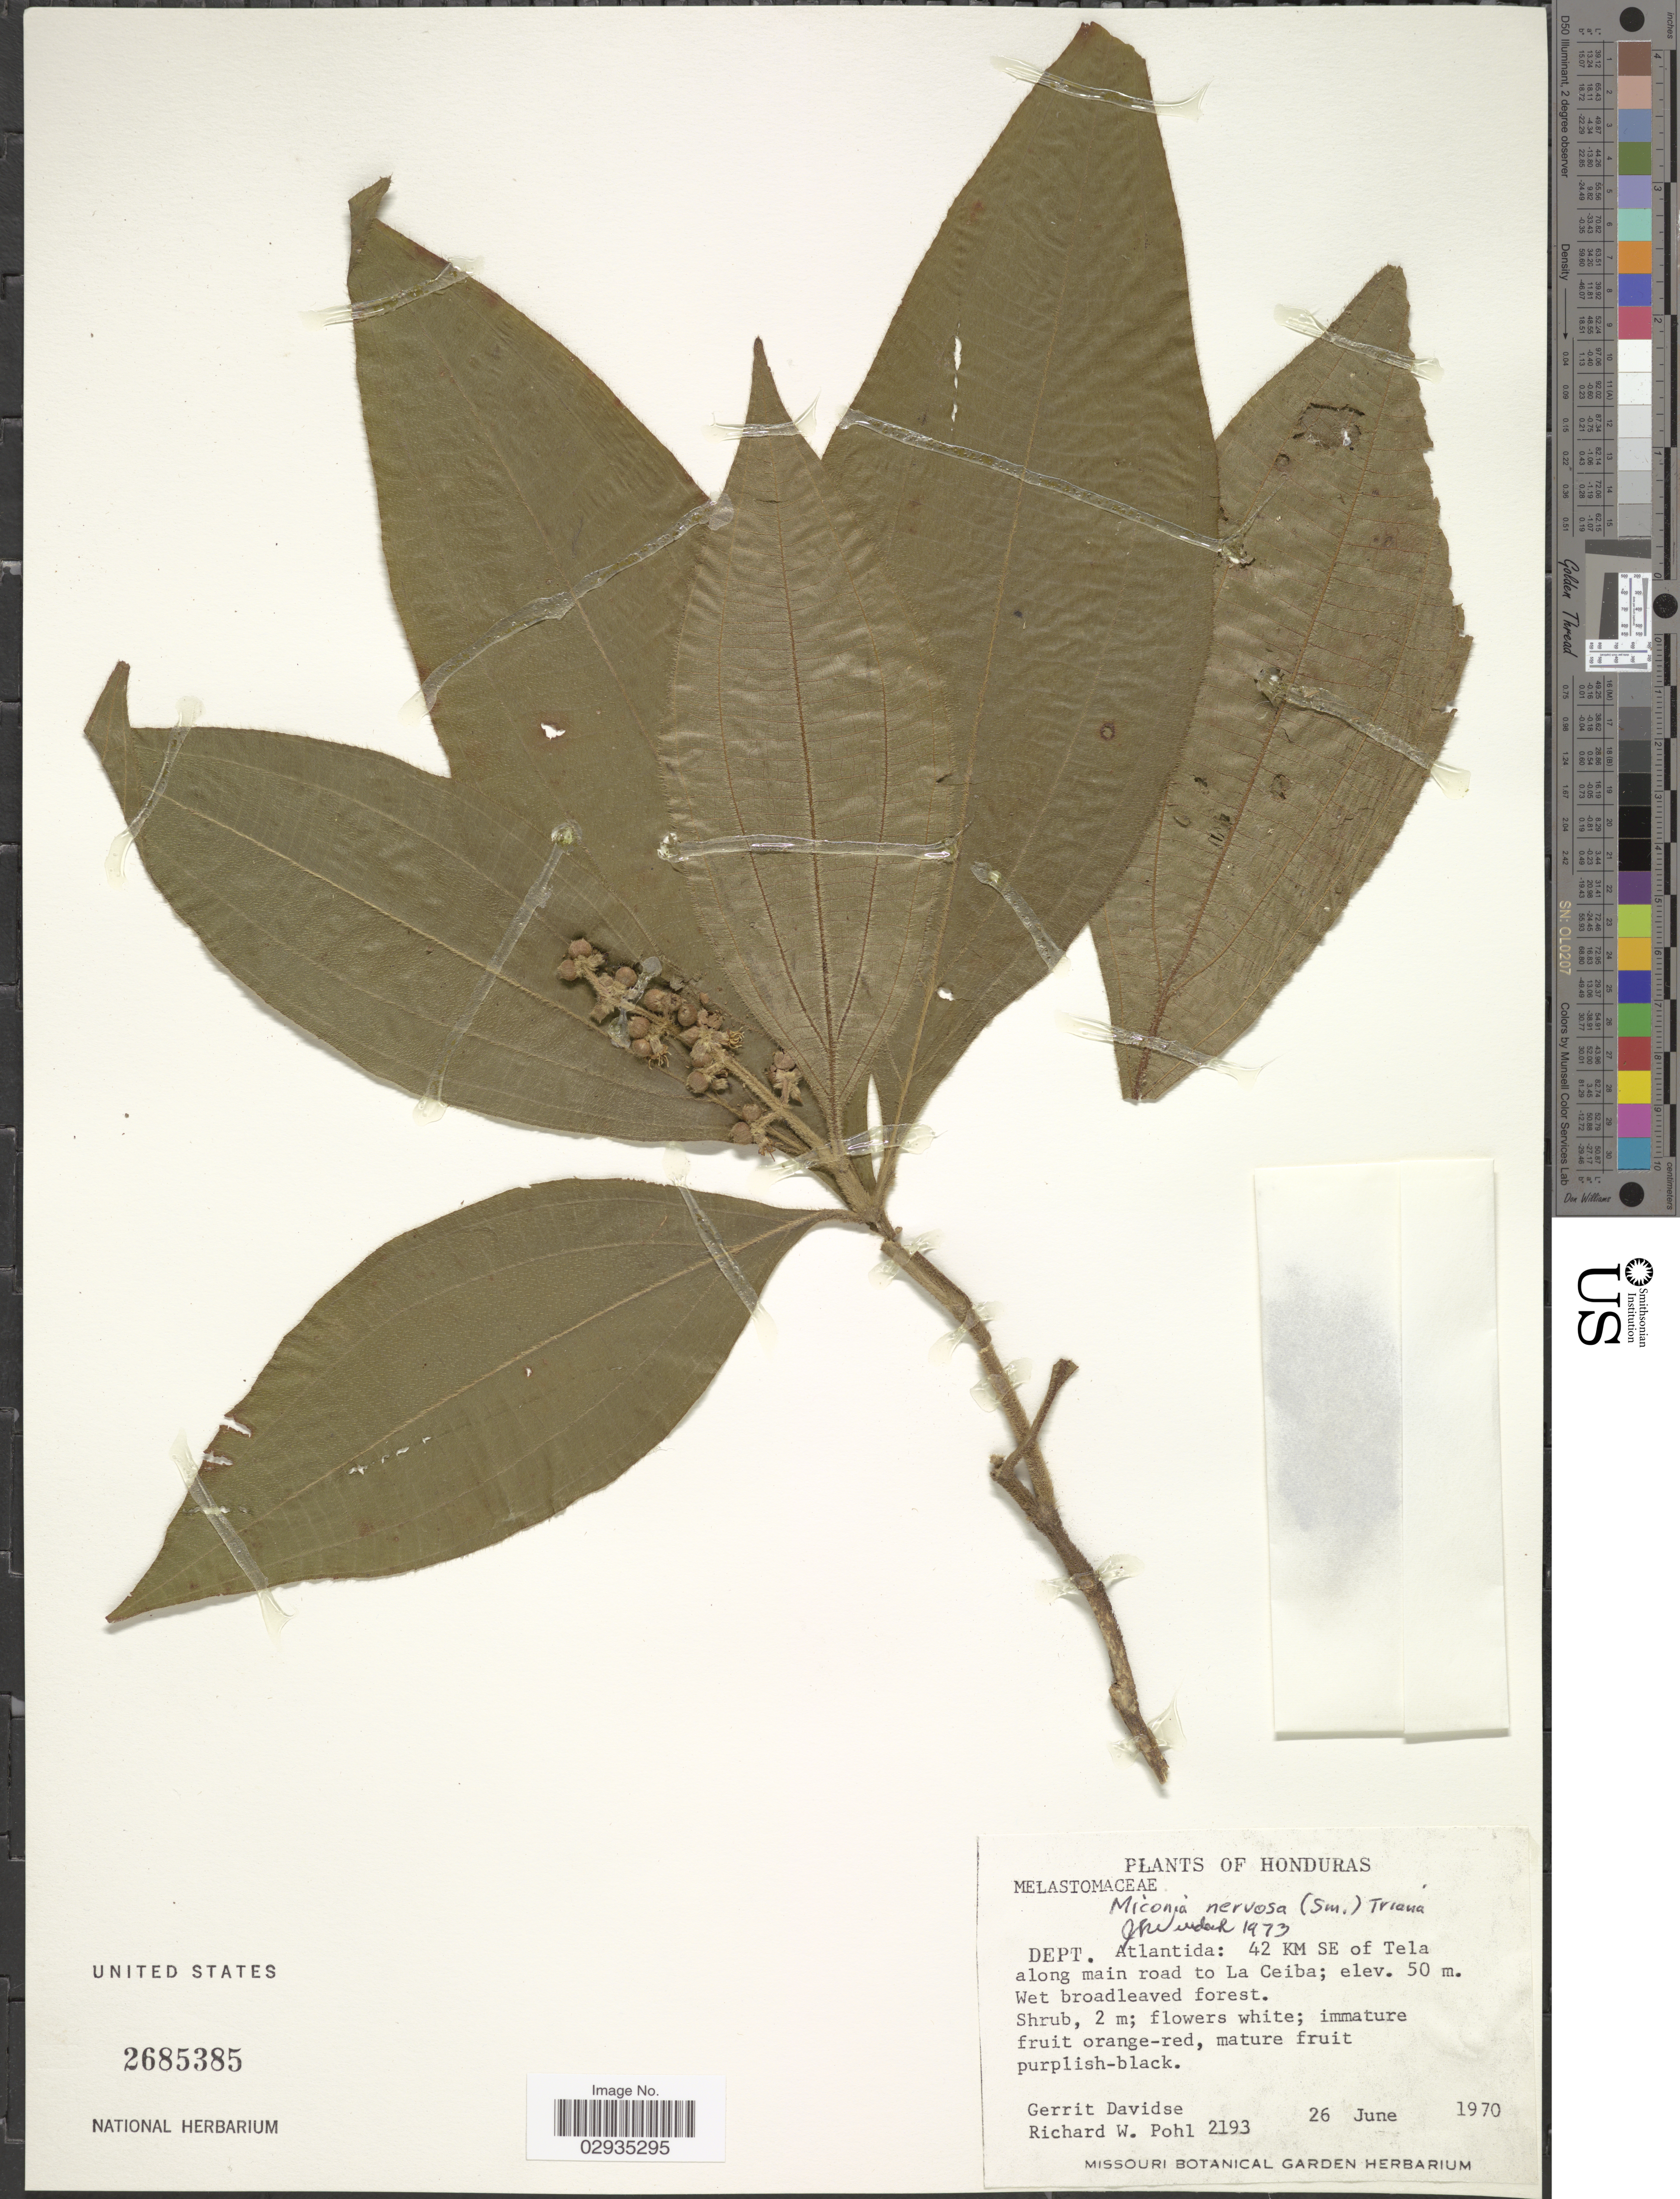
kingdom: Plantae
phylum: Tracheophyta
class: Magnoliopsida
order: Myrtales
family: Melastomataceae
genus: Miconia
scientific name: Miconia nervosa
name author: (Sm.) Triana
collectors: G. Davidse & R. W. Pohl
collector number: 2193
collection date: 1970-06-26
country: Honduras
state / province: Atlántida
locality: Dept. Atlantida, 42 Km SE of Tela along main road to La Ceiba.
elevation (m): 50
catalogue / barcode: US 2685385